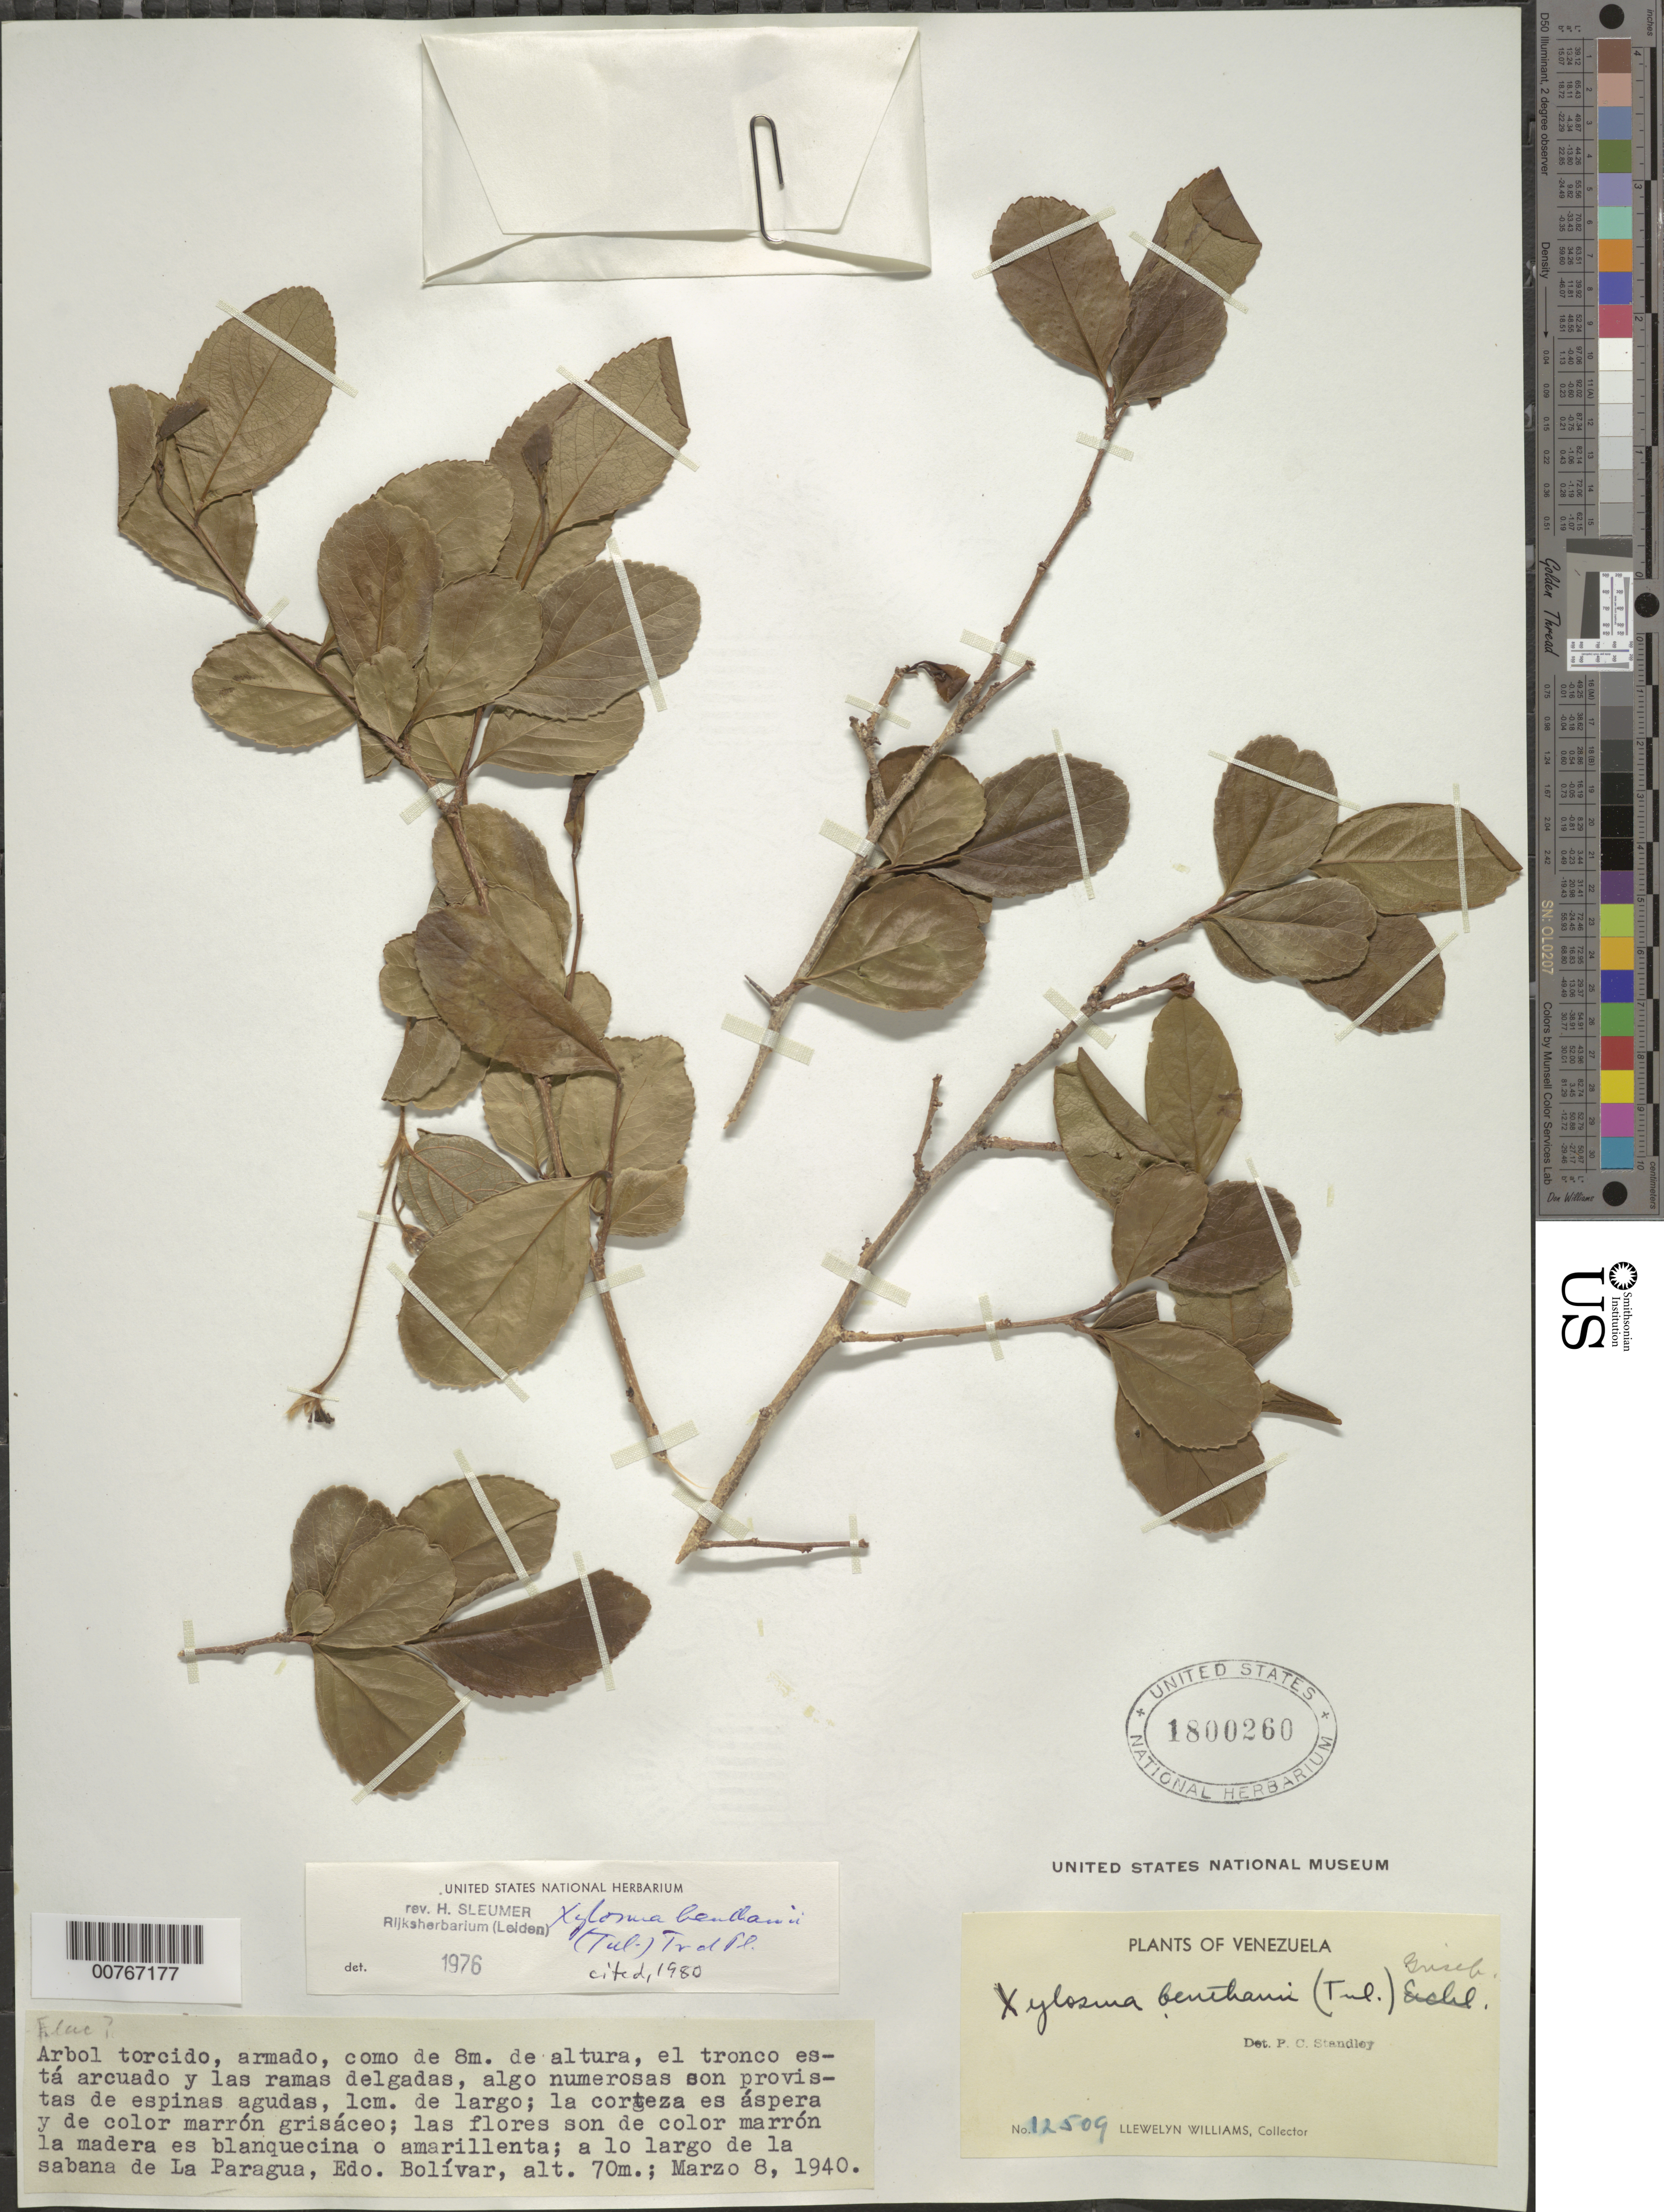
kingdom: Plantae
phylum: Tracheophyta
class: Magnoliopsida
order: Malpighiales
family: Salicaceae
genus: Xylosma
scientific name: Xylosma benthamii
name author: (Tul.) Triana & Planch.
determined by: Sleumer, H. O.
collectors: Ll. Williams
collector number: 12509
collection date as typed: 8-Mar-40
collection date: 1940-03-08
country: Venezuela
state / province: Bolívar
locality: La Paragua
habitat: Savanna along river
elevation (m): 70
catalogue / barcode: US 1800260